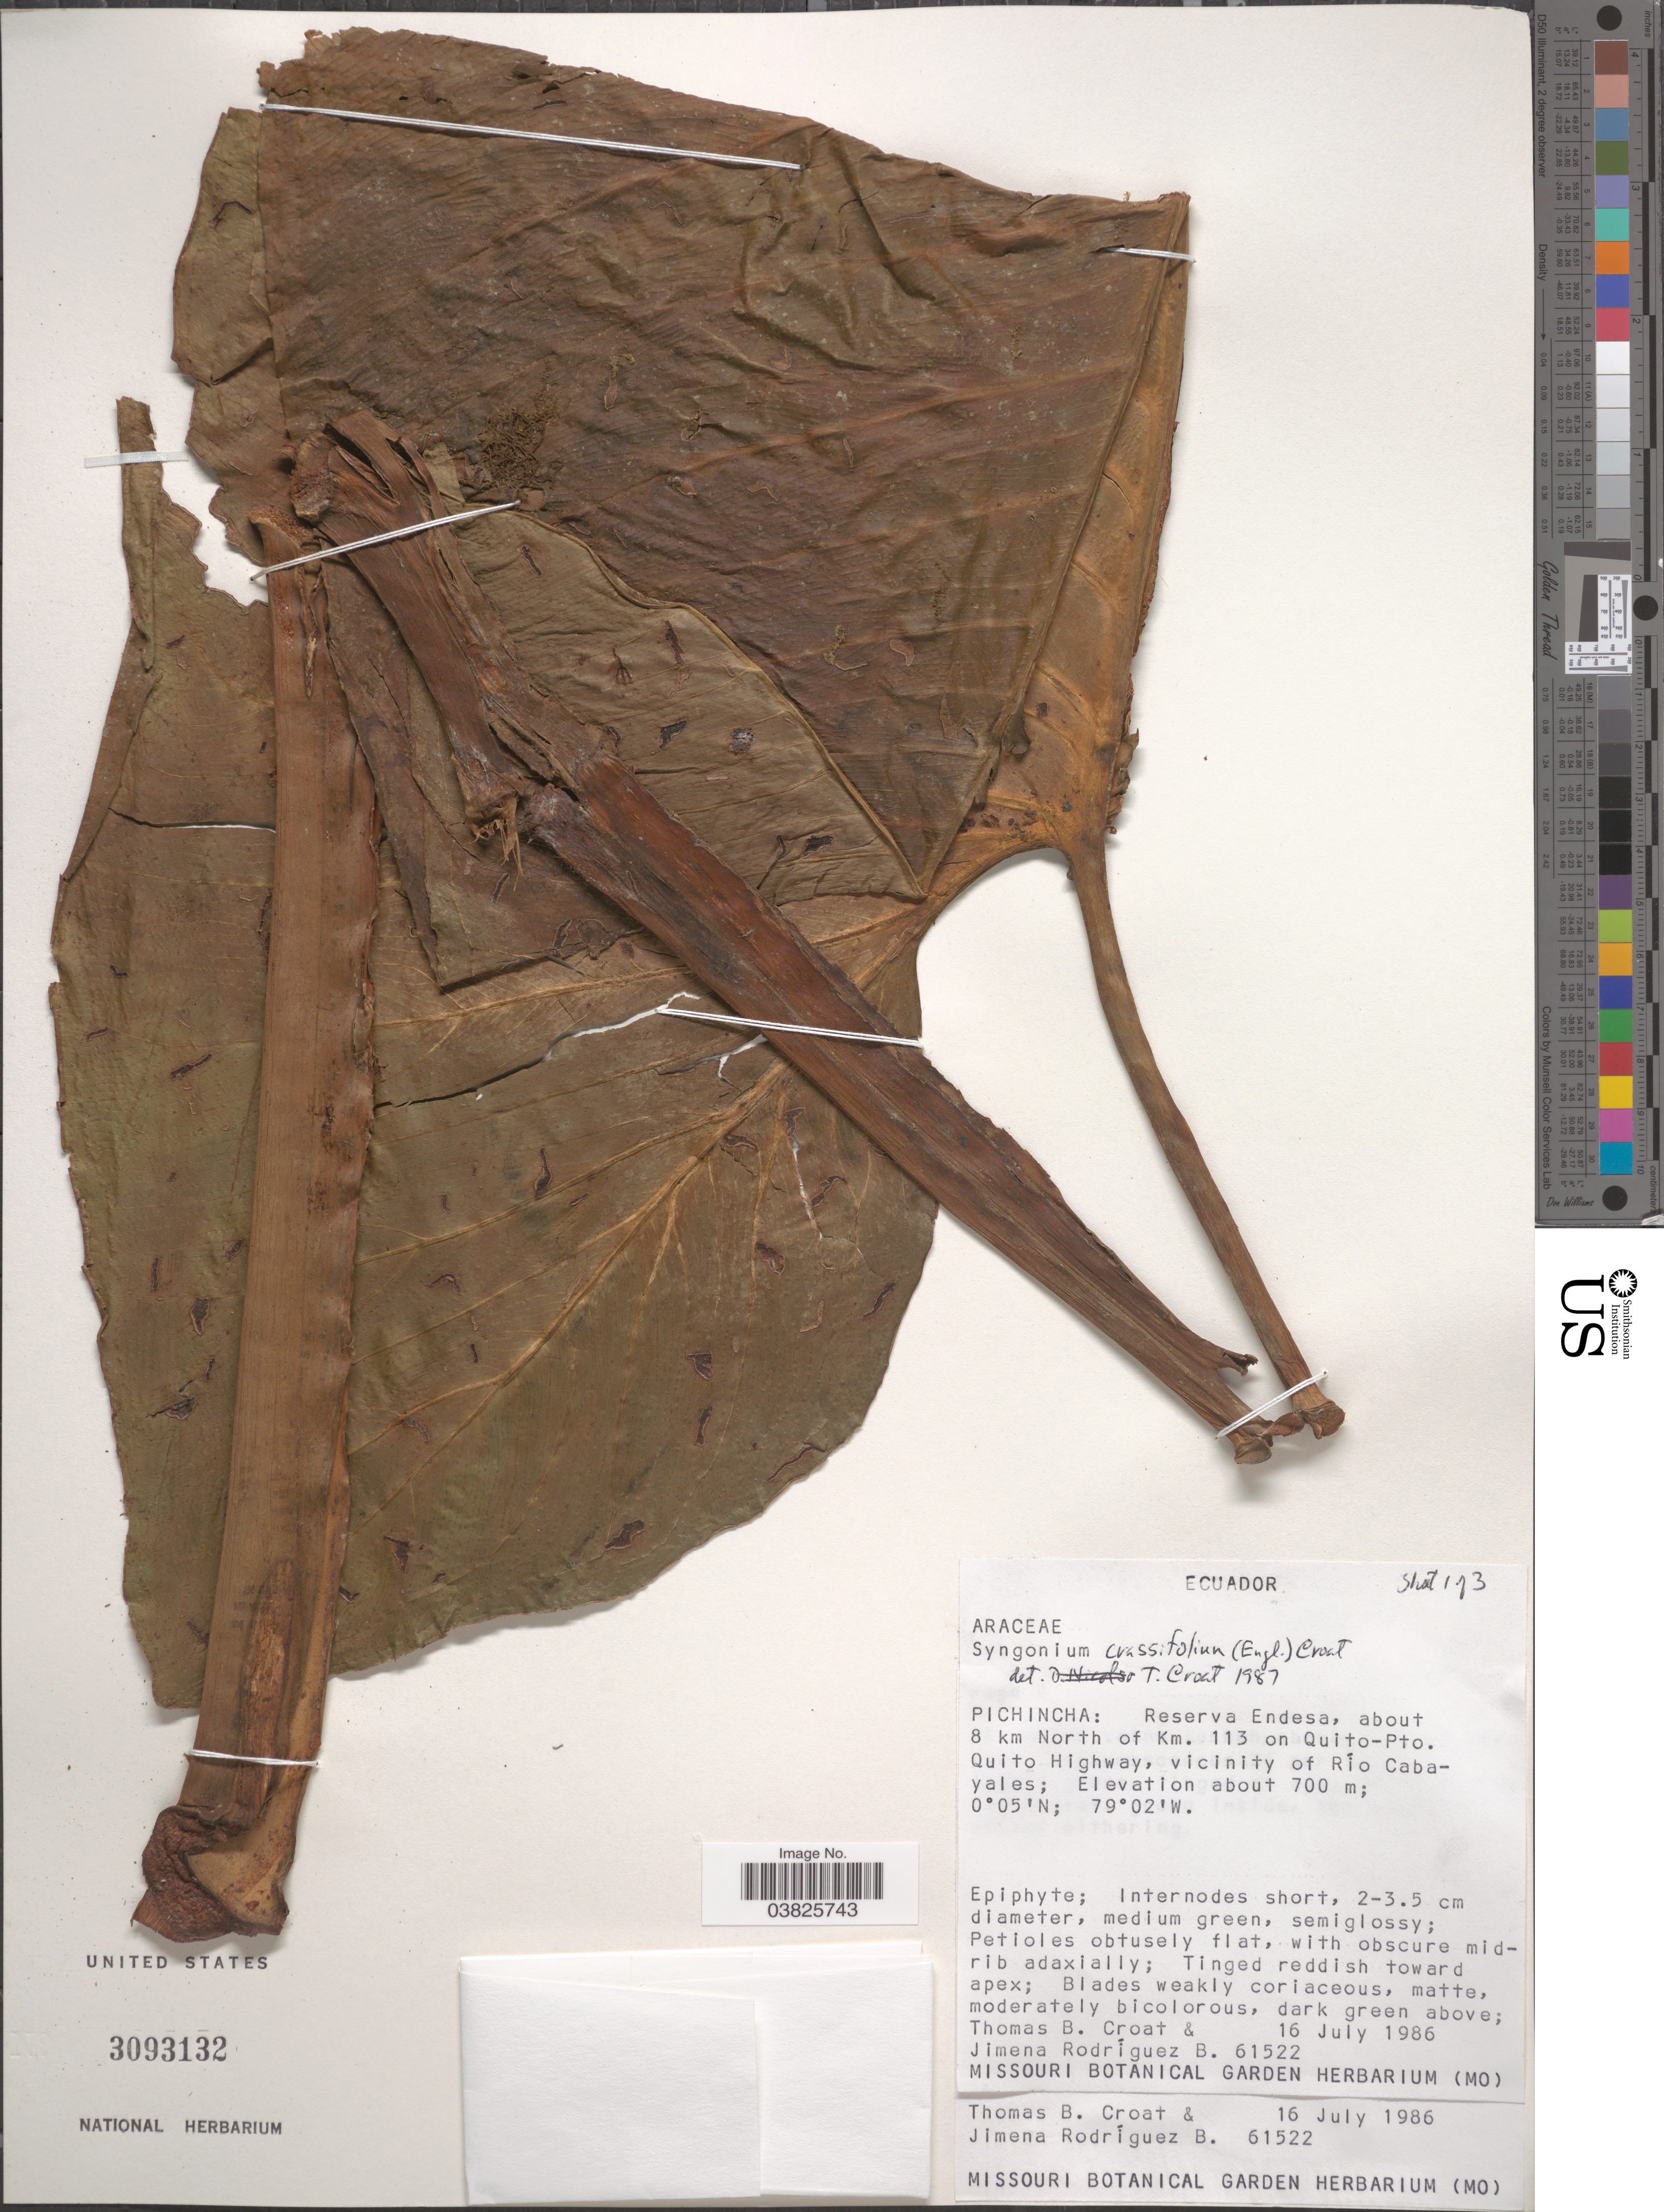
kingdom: Plantae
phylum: Tracheophyta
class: Liliopsida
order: Alismatales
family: Araceae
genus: Syngonium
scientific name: Syngonium crassifolium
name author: (Engl.) Croat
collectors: T. B. Croat & J. Rodriguez B.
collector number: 61522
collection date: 1986-07-16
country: Ecuador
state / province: Pichincha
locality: Reserva Endesa, about 8 km North of Km. 113 on Quito-Pto. Quito Highway, vicinity of Río Cabayales.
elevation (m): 700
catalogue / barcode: US 3093132